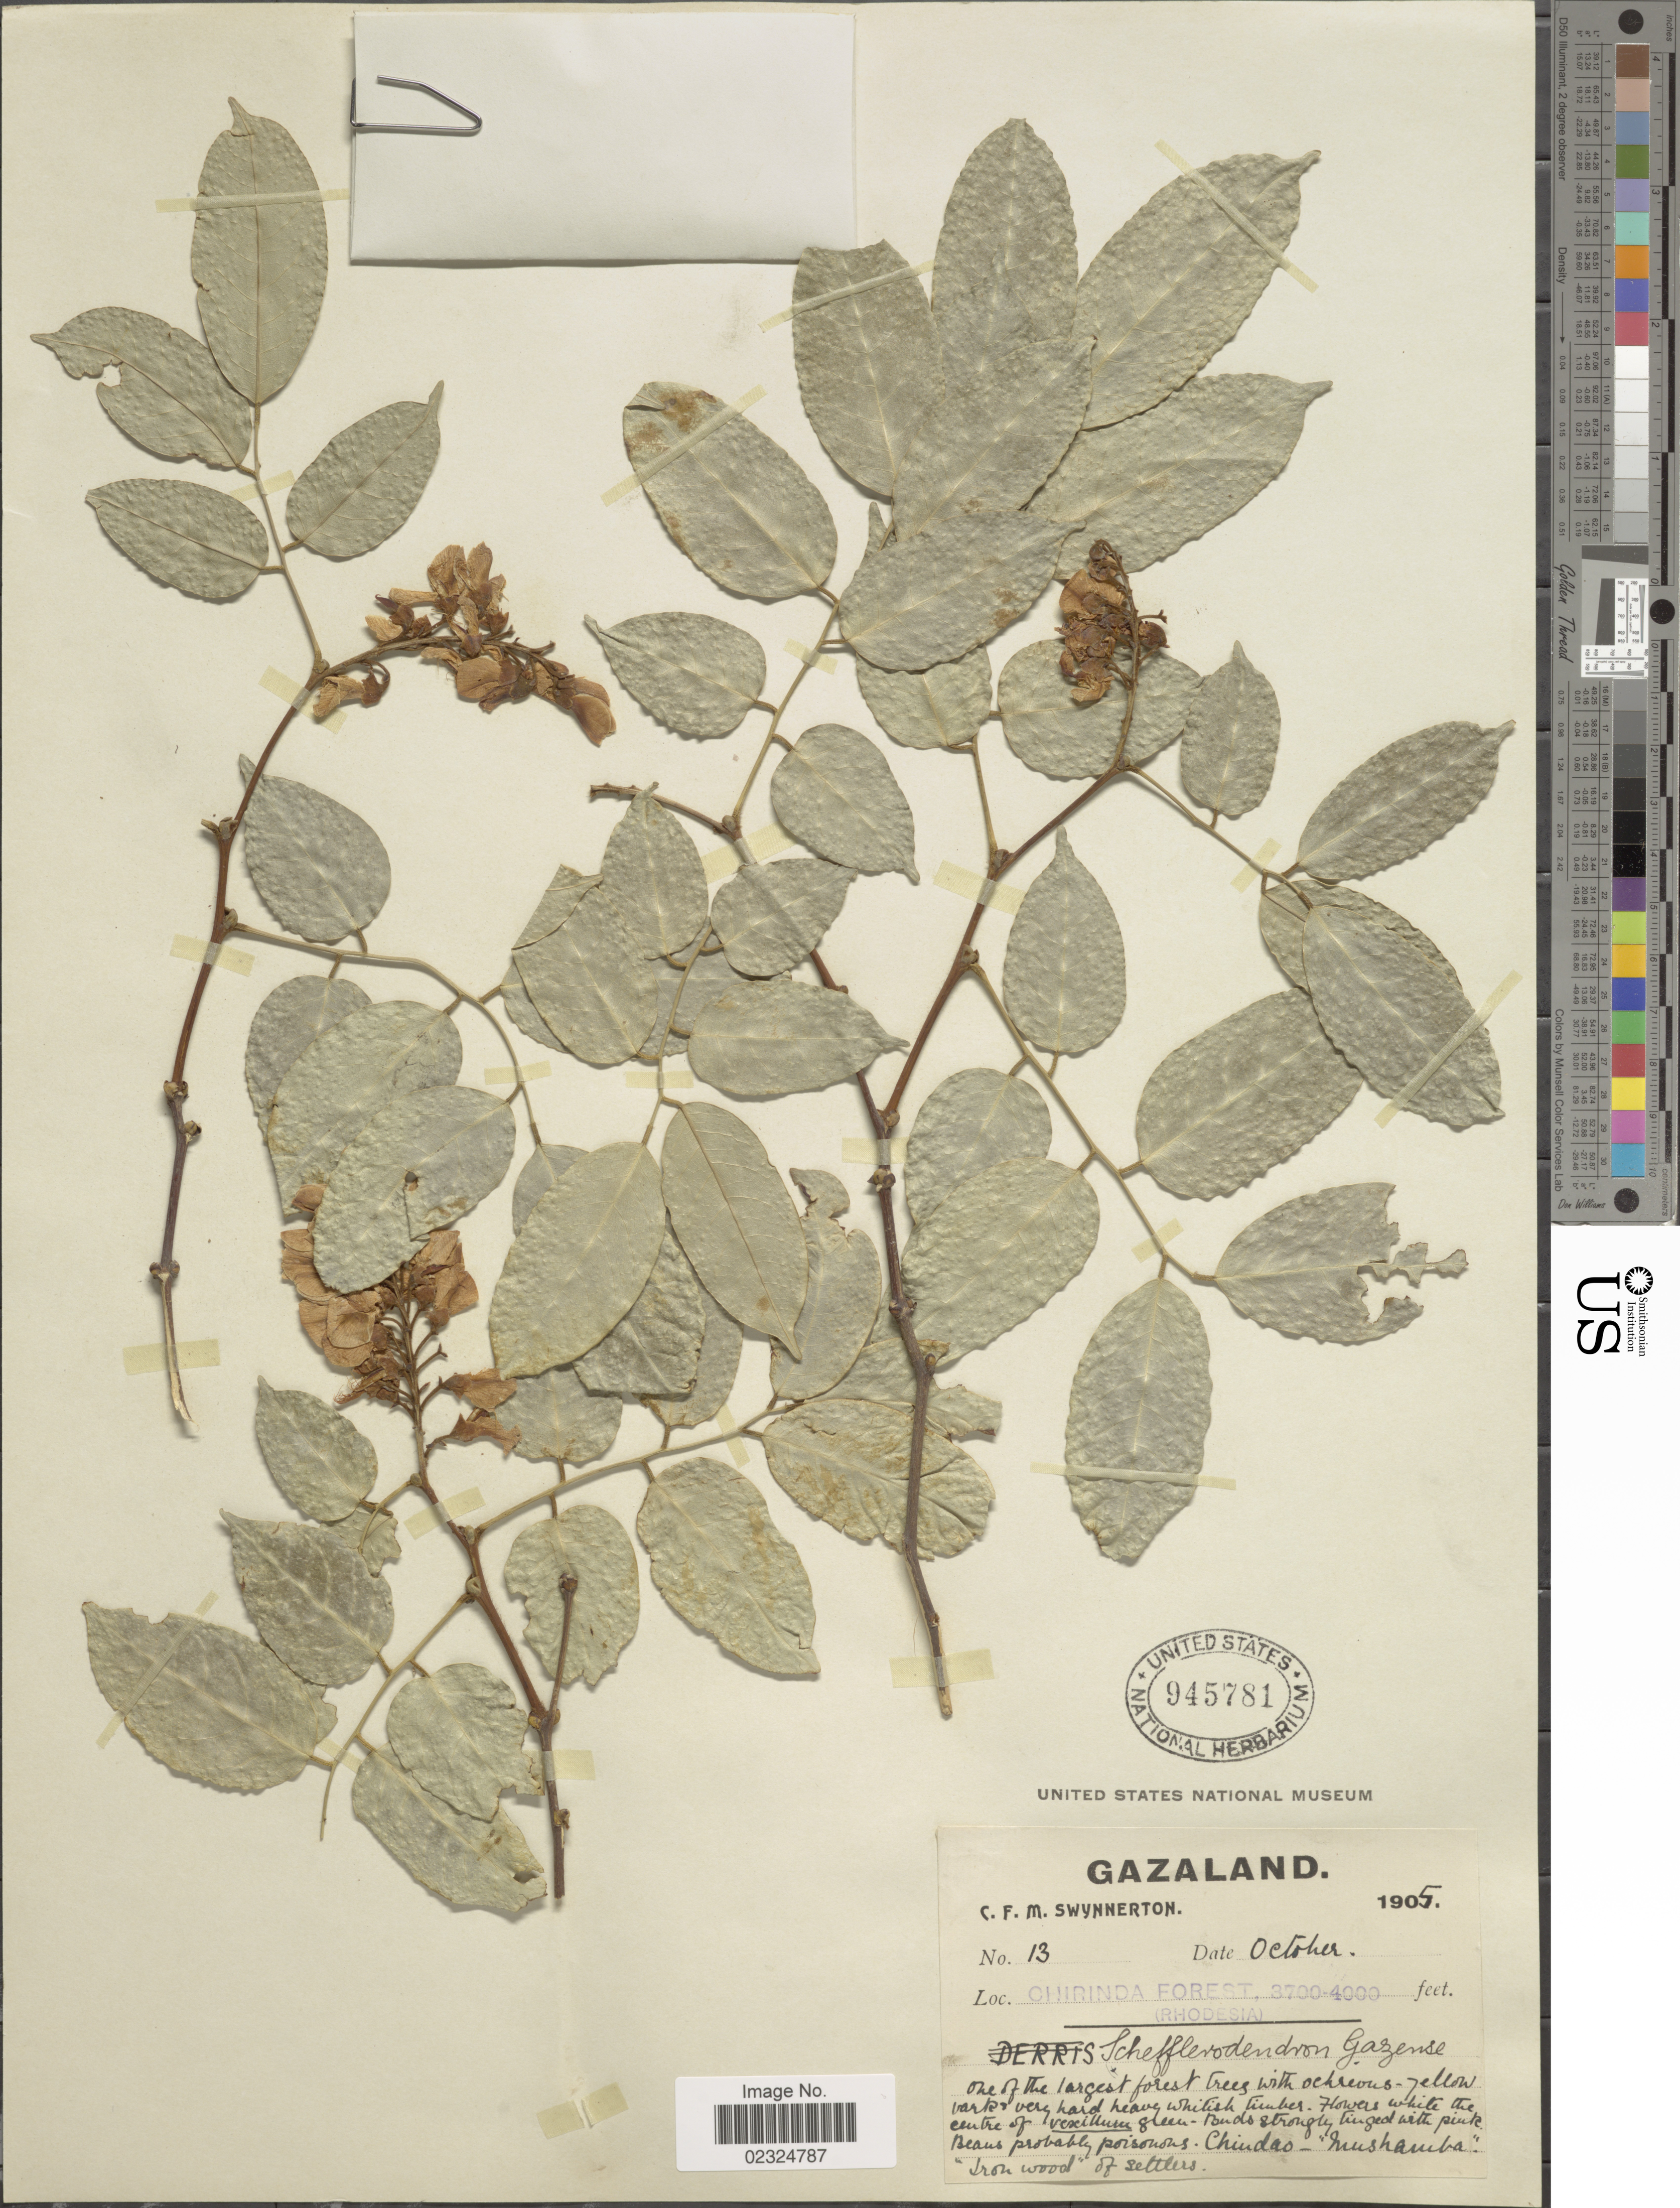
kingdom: Plantae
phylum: Tracheophyta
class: Magnoliopsida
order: Fabales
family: Fabaceae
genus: Schefflerodendron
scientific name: Schefflerodendron gazense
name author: Baker f.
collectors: C. Swynnerton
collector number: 13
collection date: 1905-10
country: Zimbabwe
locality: Chirinda Forest (Rhodesia) Gazaland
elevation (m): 1128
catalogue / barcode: US 945781